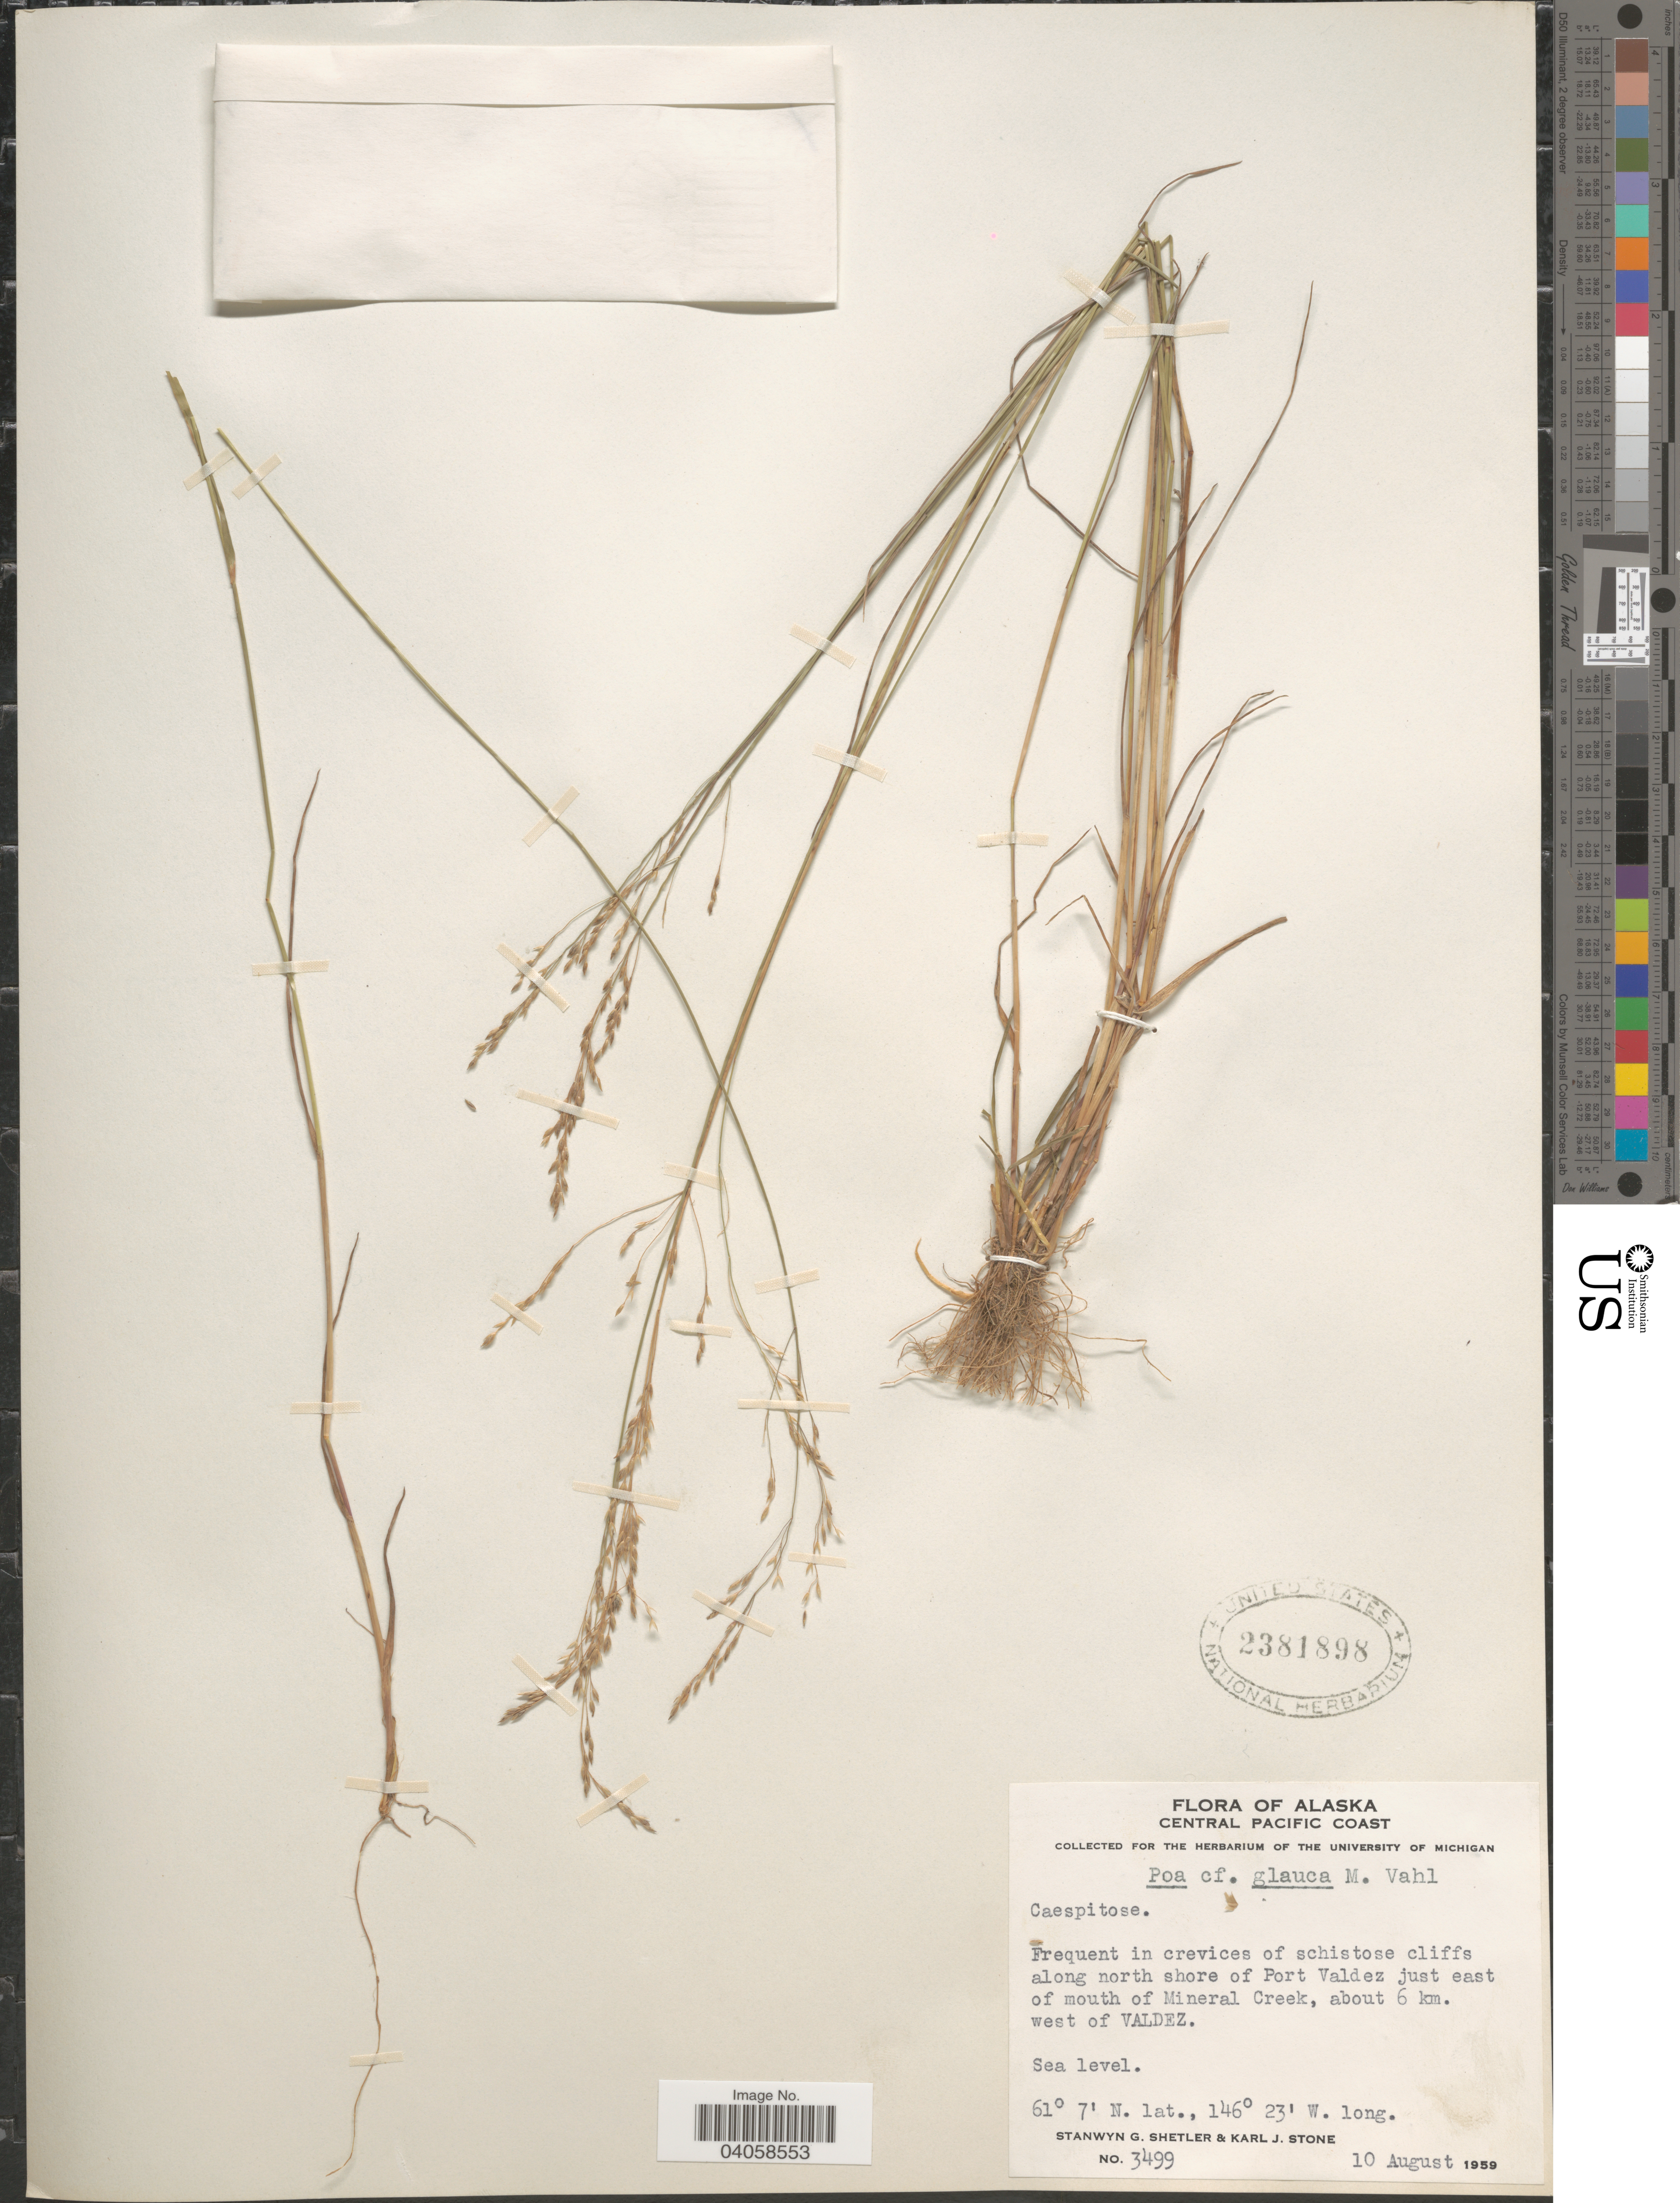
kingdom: Plantae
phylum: Tracheophyta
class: Liliopsida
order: Poales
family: Poaceae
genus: Poa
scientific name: Poa glauca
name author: Vahl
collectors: S. Shetler & K. J. Stone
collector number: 3499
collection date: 1959-08-10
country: United States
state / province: Alaska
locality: Central Pacific Coast. Frequent in crevices of schistose cliffs along north shore of Port Valdez just east of mouth of Mineral Creek, about 6 km. west of Valdez.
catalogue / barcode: US 2381898